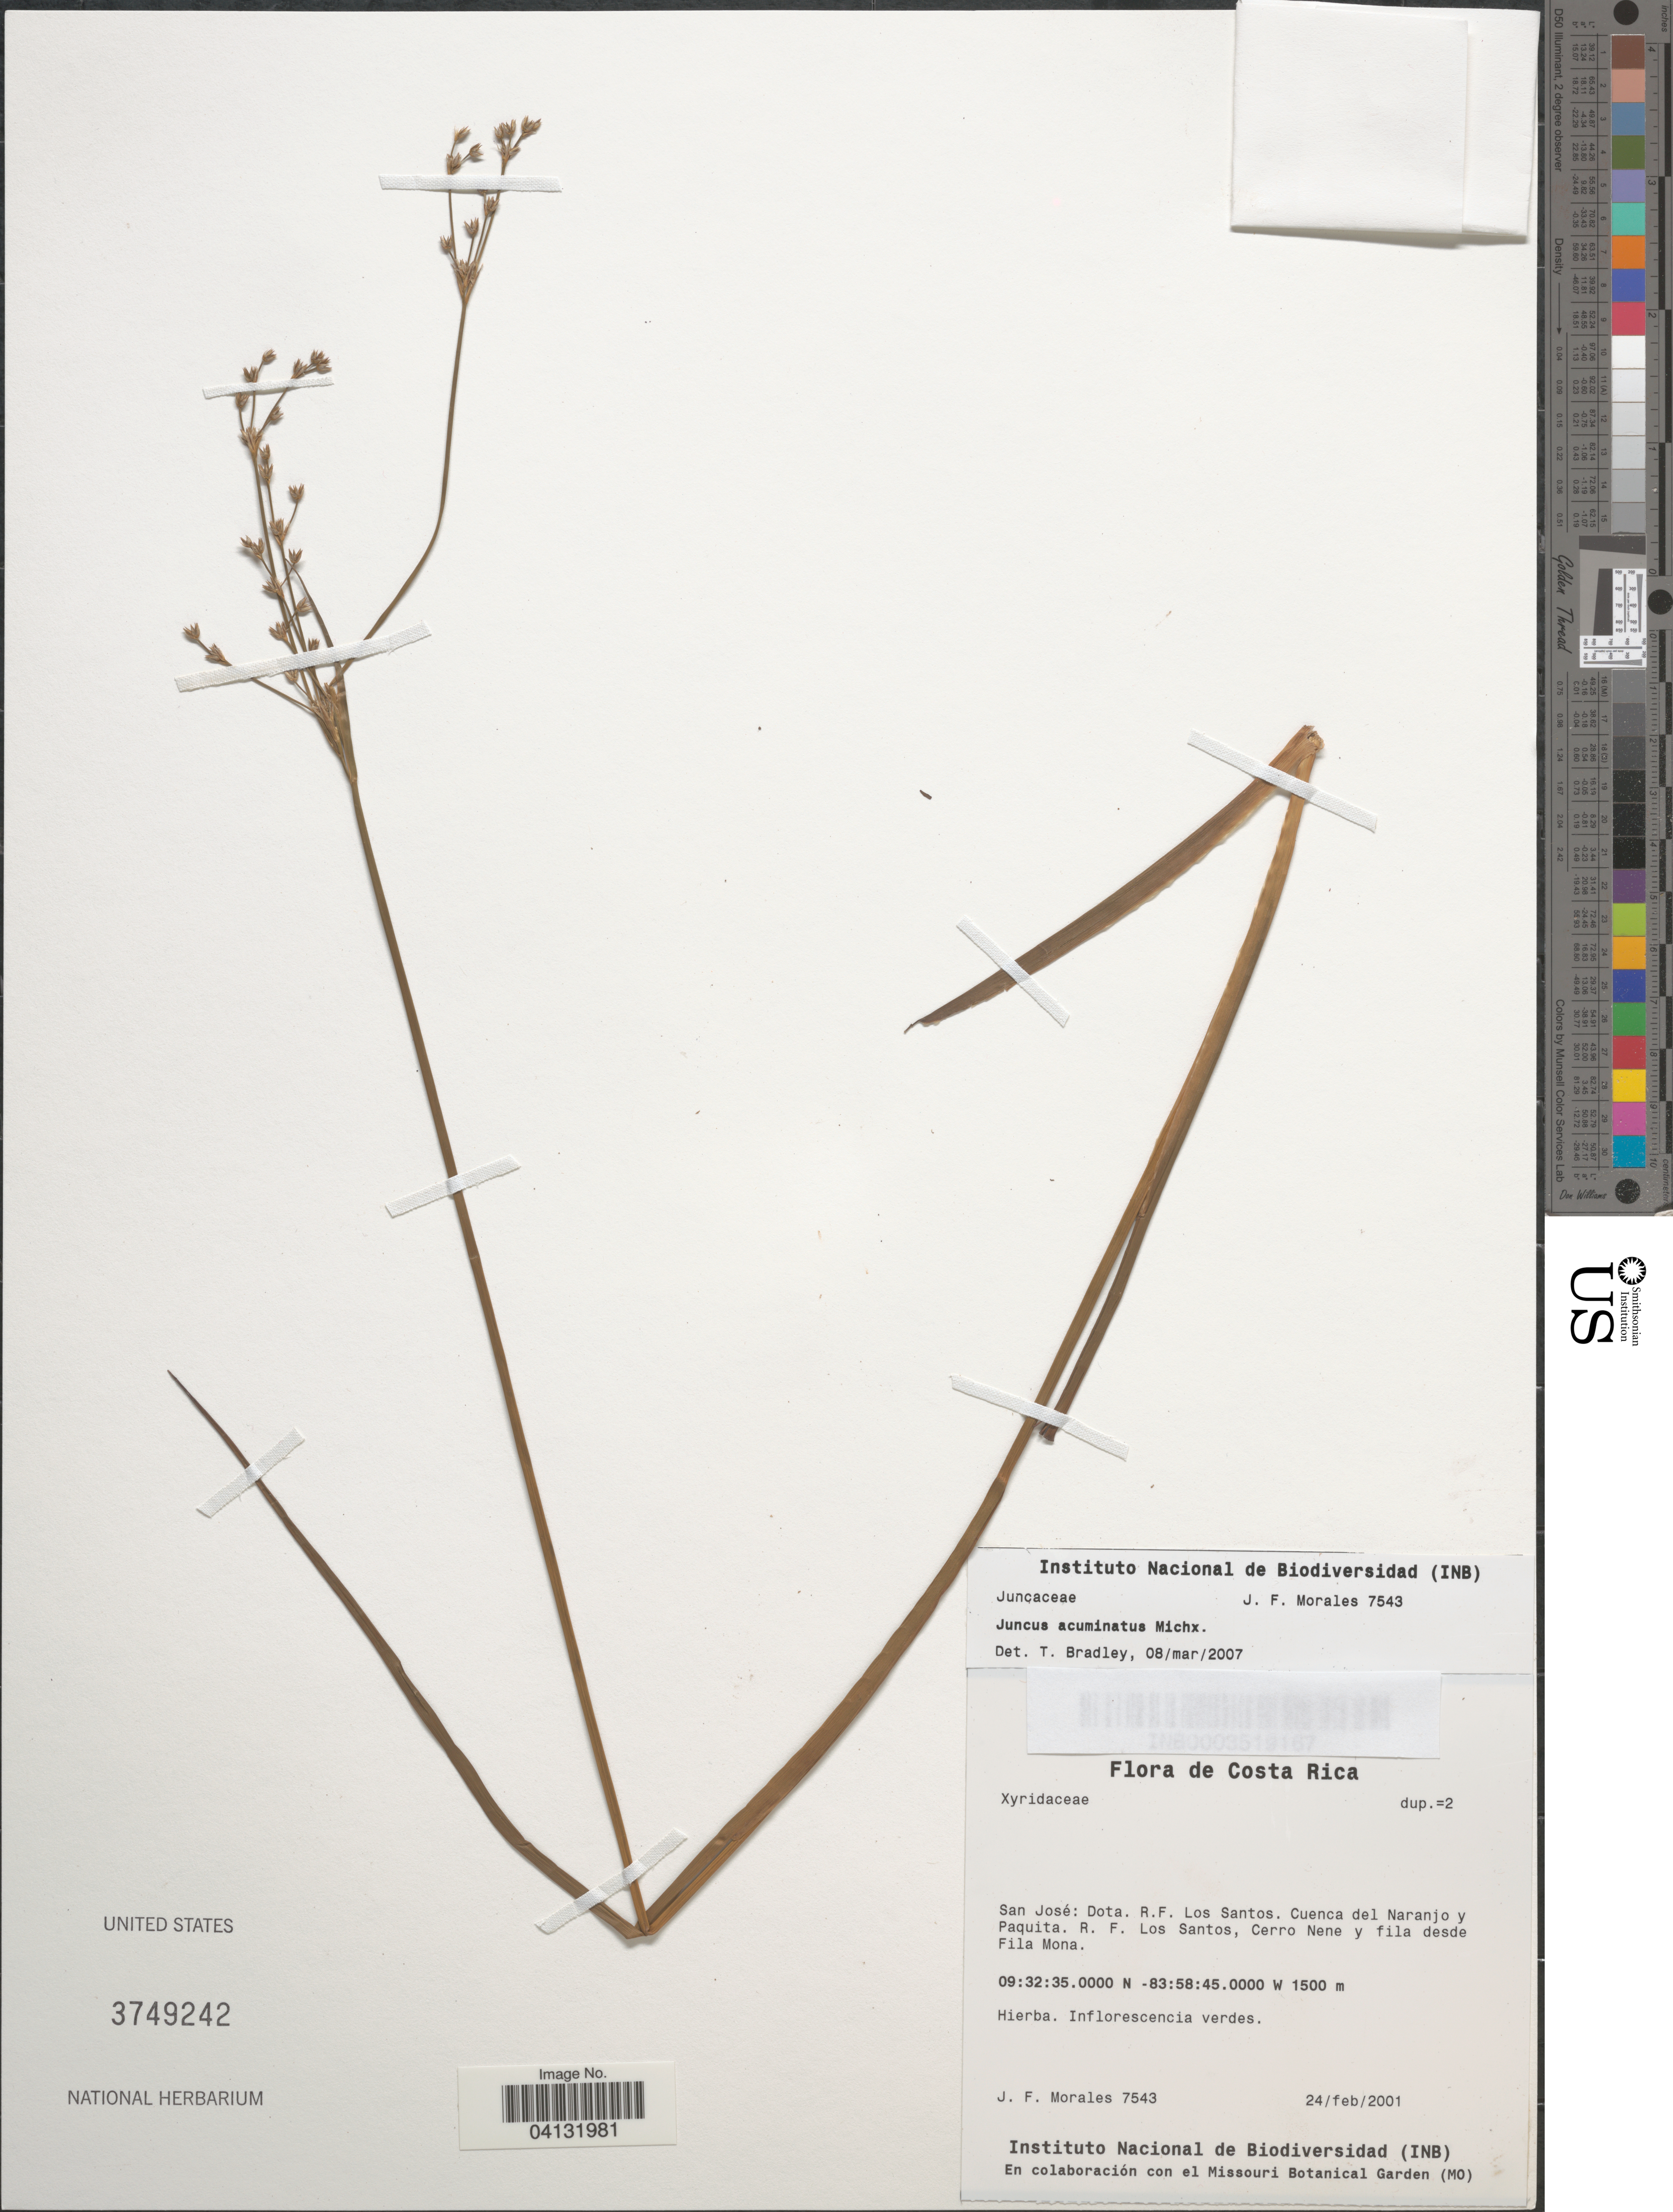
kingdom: Plantae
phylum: Tracheophyta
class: Liliopsida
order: Poales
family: Juncaceae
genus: Juncus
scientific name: Juncus acuminatus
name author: Michx.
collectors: J. Morales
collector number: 7543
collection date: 2001-02-24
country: Costa Rica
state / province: San José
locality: Dota. R.F. Los Santos. Cuenca del Naranjo y Paquita. R. F. Los Santos, Cerro Nene y fila desde Fila Mona.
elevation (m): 1500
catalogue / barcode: US 3749242